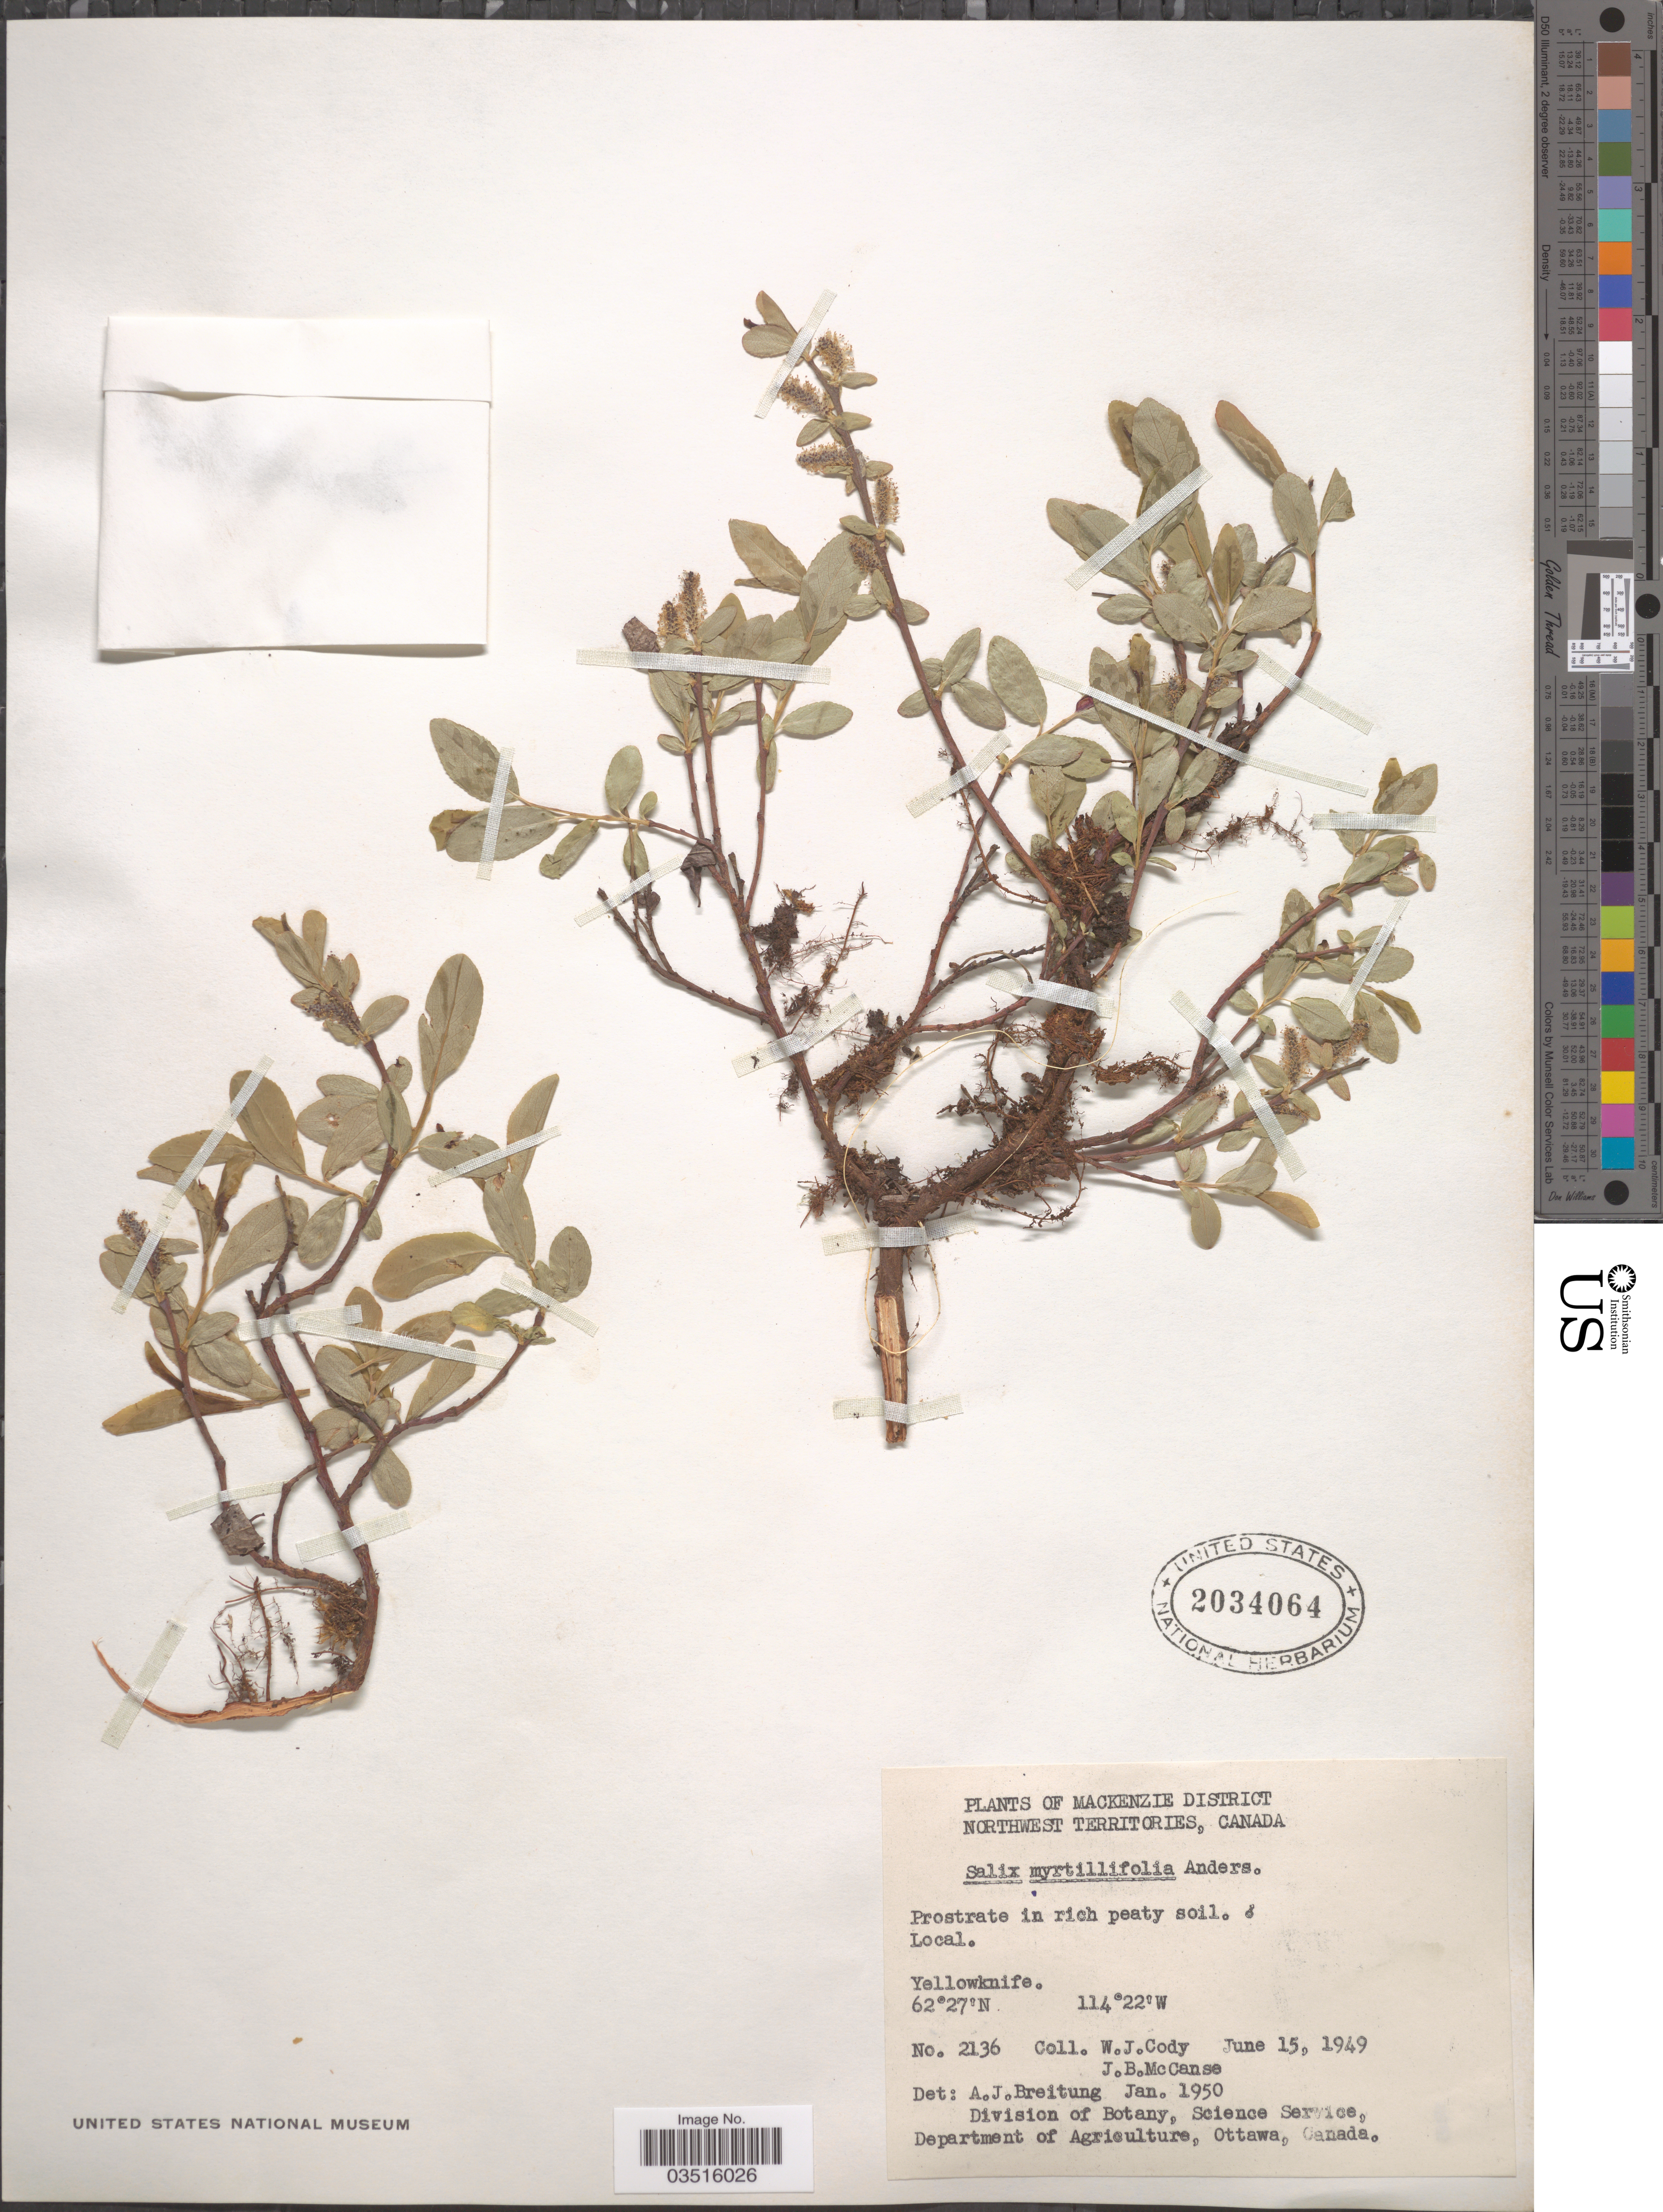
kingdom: Plantae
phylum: Tracheophyta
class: Magnoliopsida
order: Malpighiales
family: Salicaceae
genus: Salix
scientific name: Salix myrtillifolia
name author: Andersson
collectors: W. Cody & J. McCanse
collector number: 2136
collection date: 1949-06-15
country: Canada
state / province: Northwest Territories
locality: Mackenzie District. Yellowknife.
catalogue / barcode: US 2034064